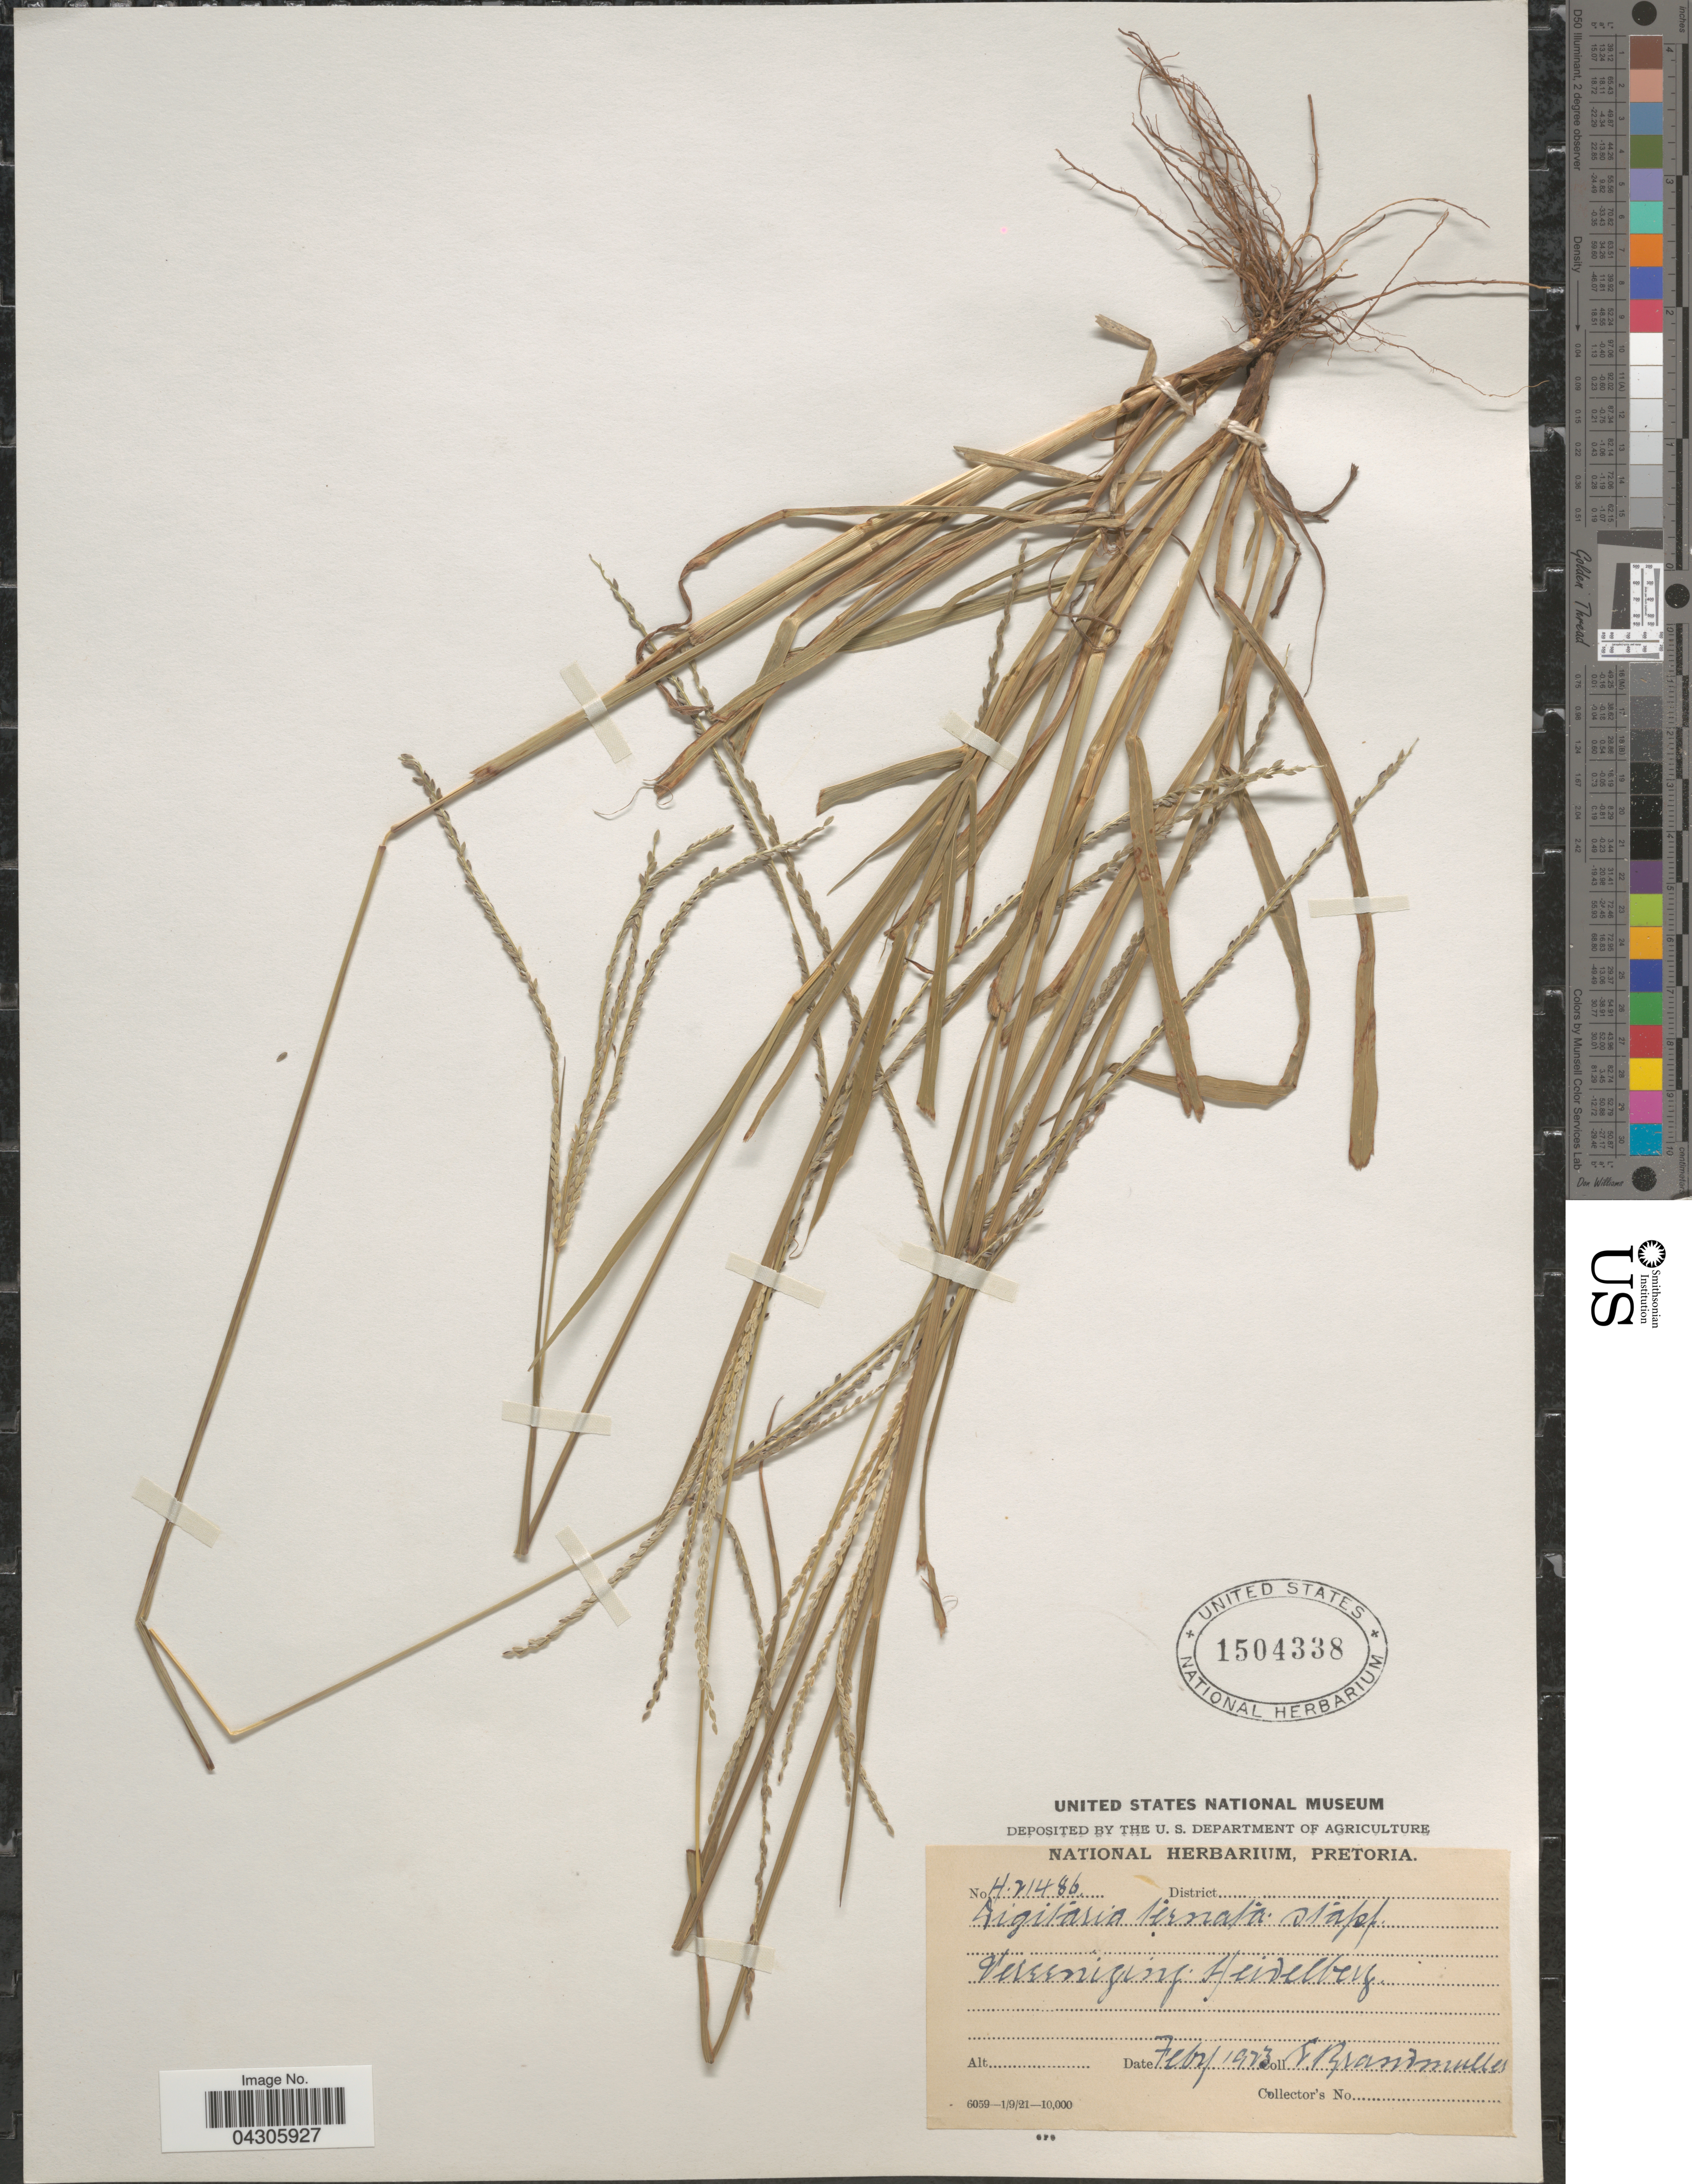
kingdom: Plantae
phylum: Tracheophyta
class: Liliopsida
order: Poales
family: Poaceae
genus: Digitaria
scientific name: Digitaria ternata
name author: (Hochr. ex A. Rich.) Stapf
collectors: E. Brandmuller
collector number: H21486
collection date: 1923-02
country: South Africa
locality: Vereeniging Heidelberg.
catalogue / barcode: US 1504338